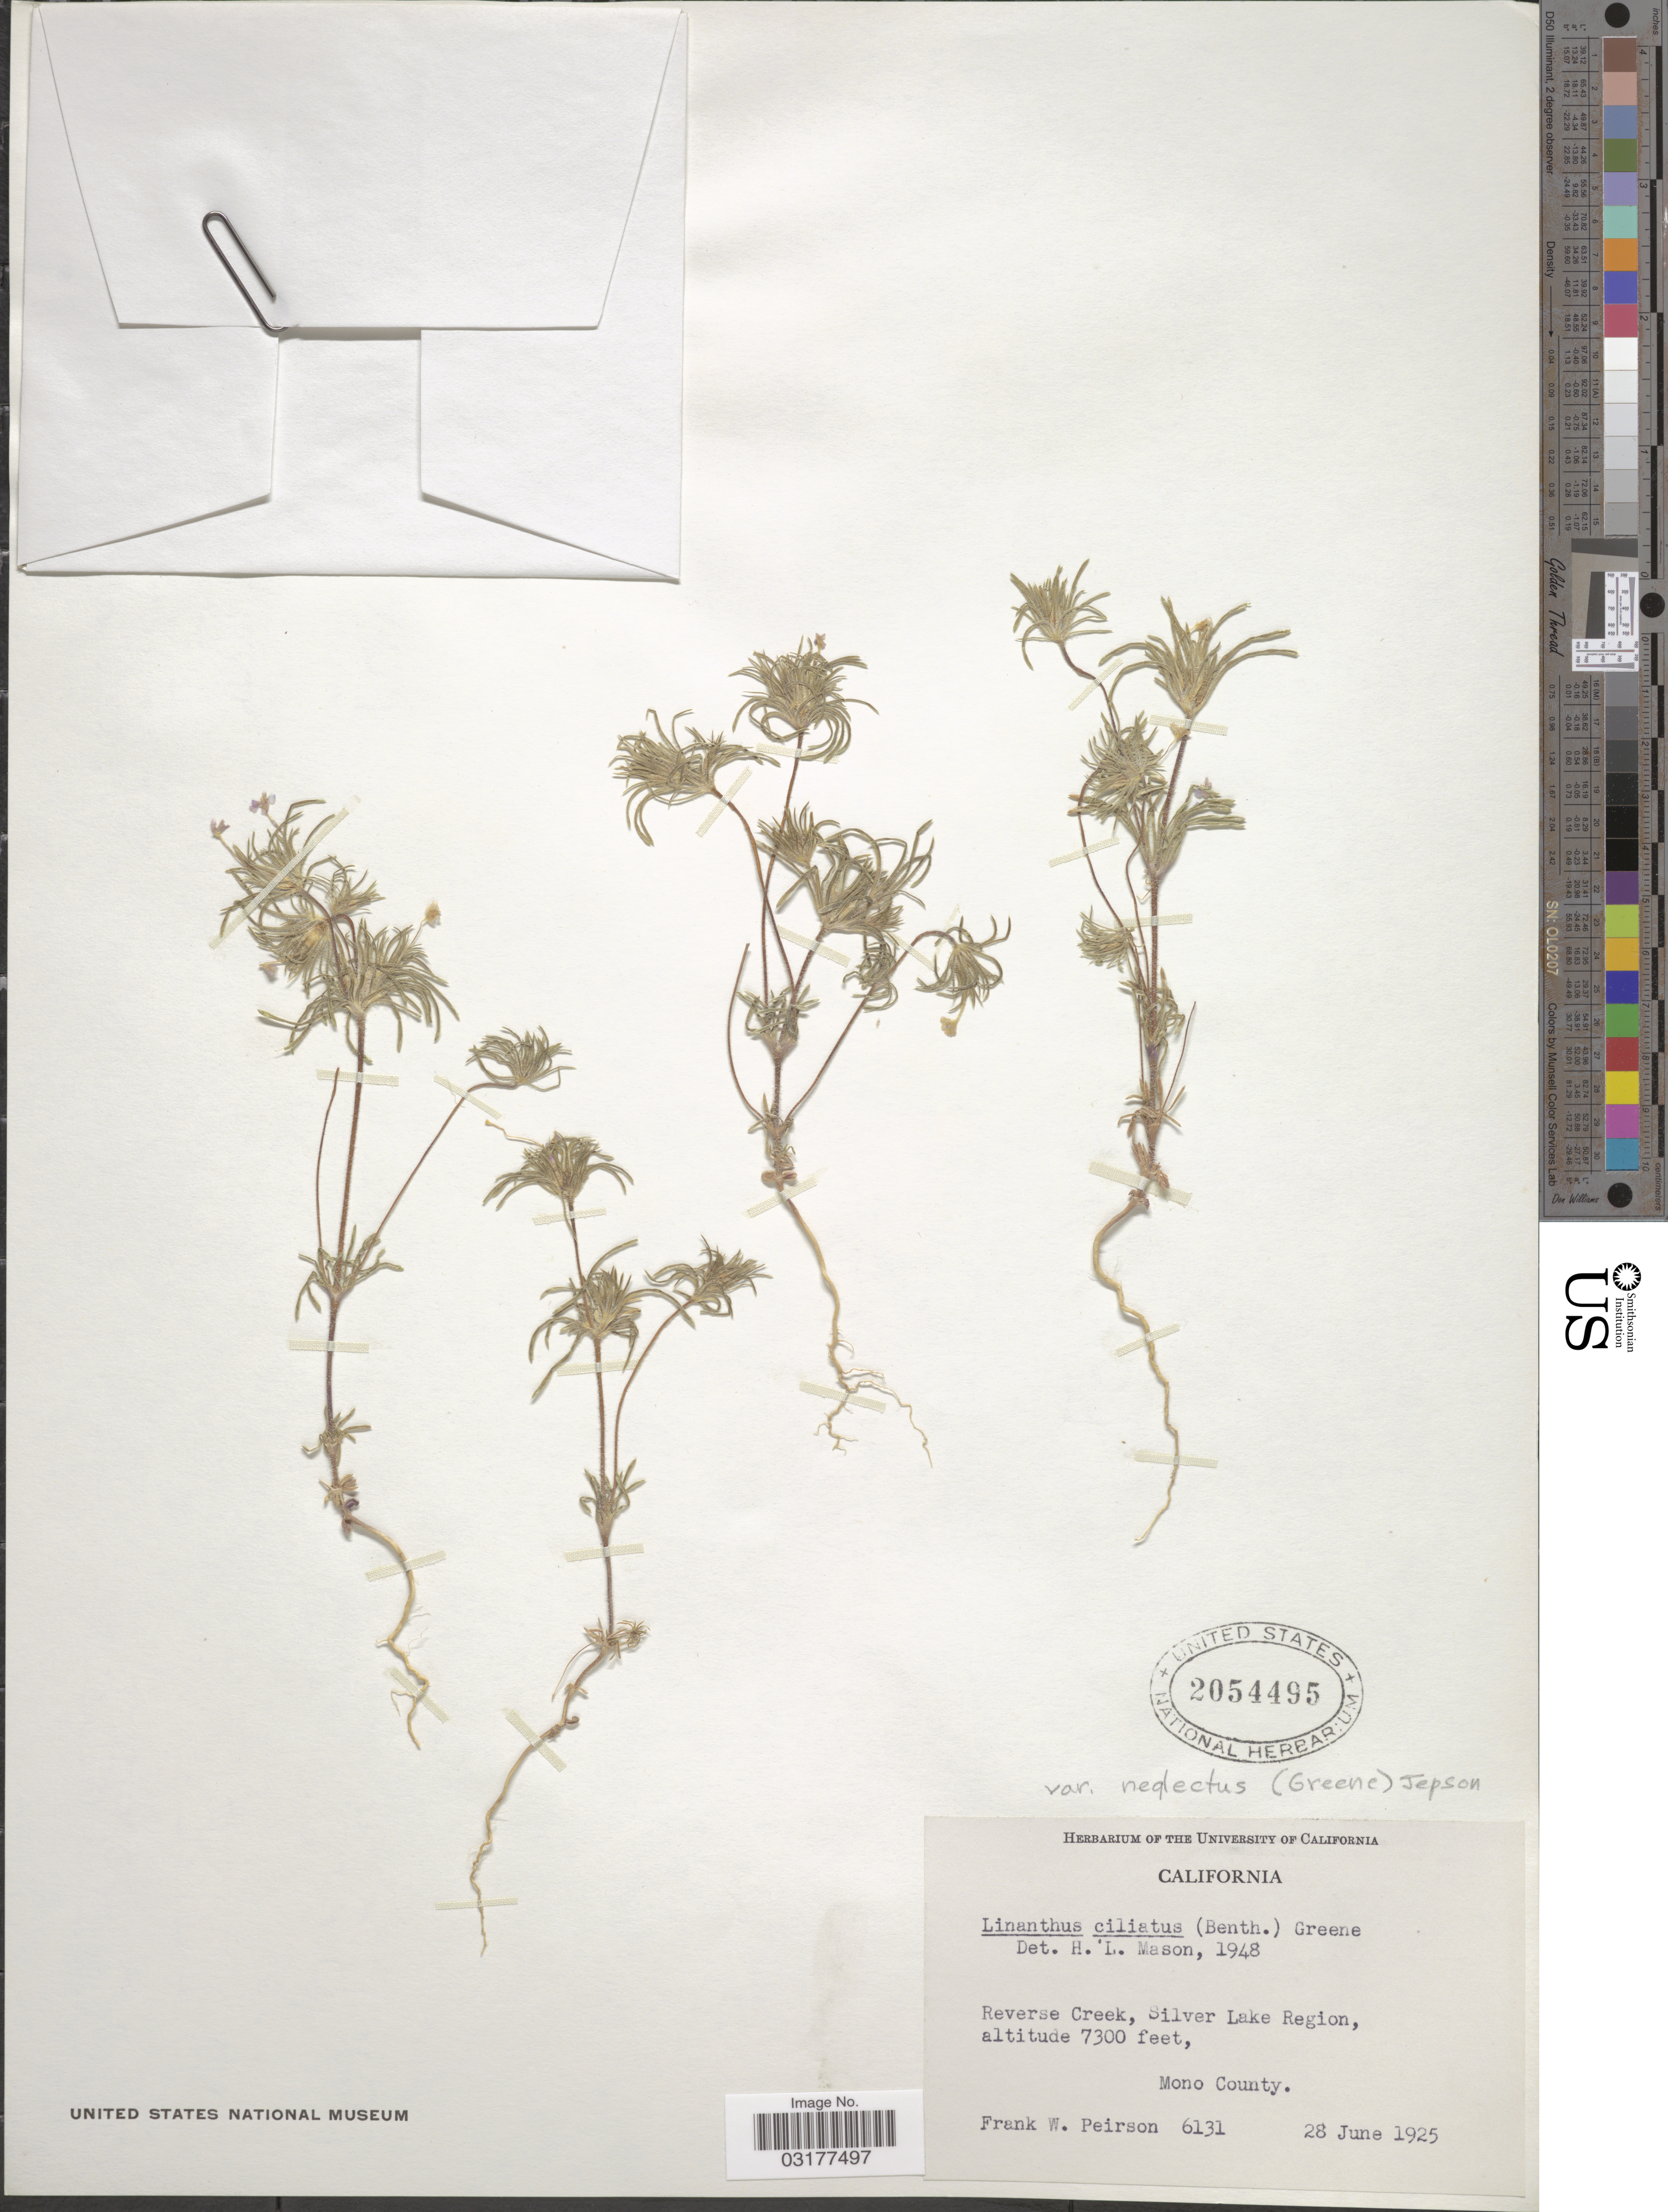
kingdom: Plantae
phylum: Tracheophyta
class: Magnoliopsida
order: Ericales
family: Polemoniaceae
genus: Leptosiphon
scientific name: Leptosiphon ciliatus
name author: (Benth.) Jeps.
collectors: F. Peirson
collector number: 6131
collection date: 1925-06-28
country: United States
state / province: California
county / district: Mono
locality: Reverse Creek, Silver Lake Region, Mono County.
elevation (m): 2225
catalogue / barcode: US 2054495